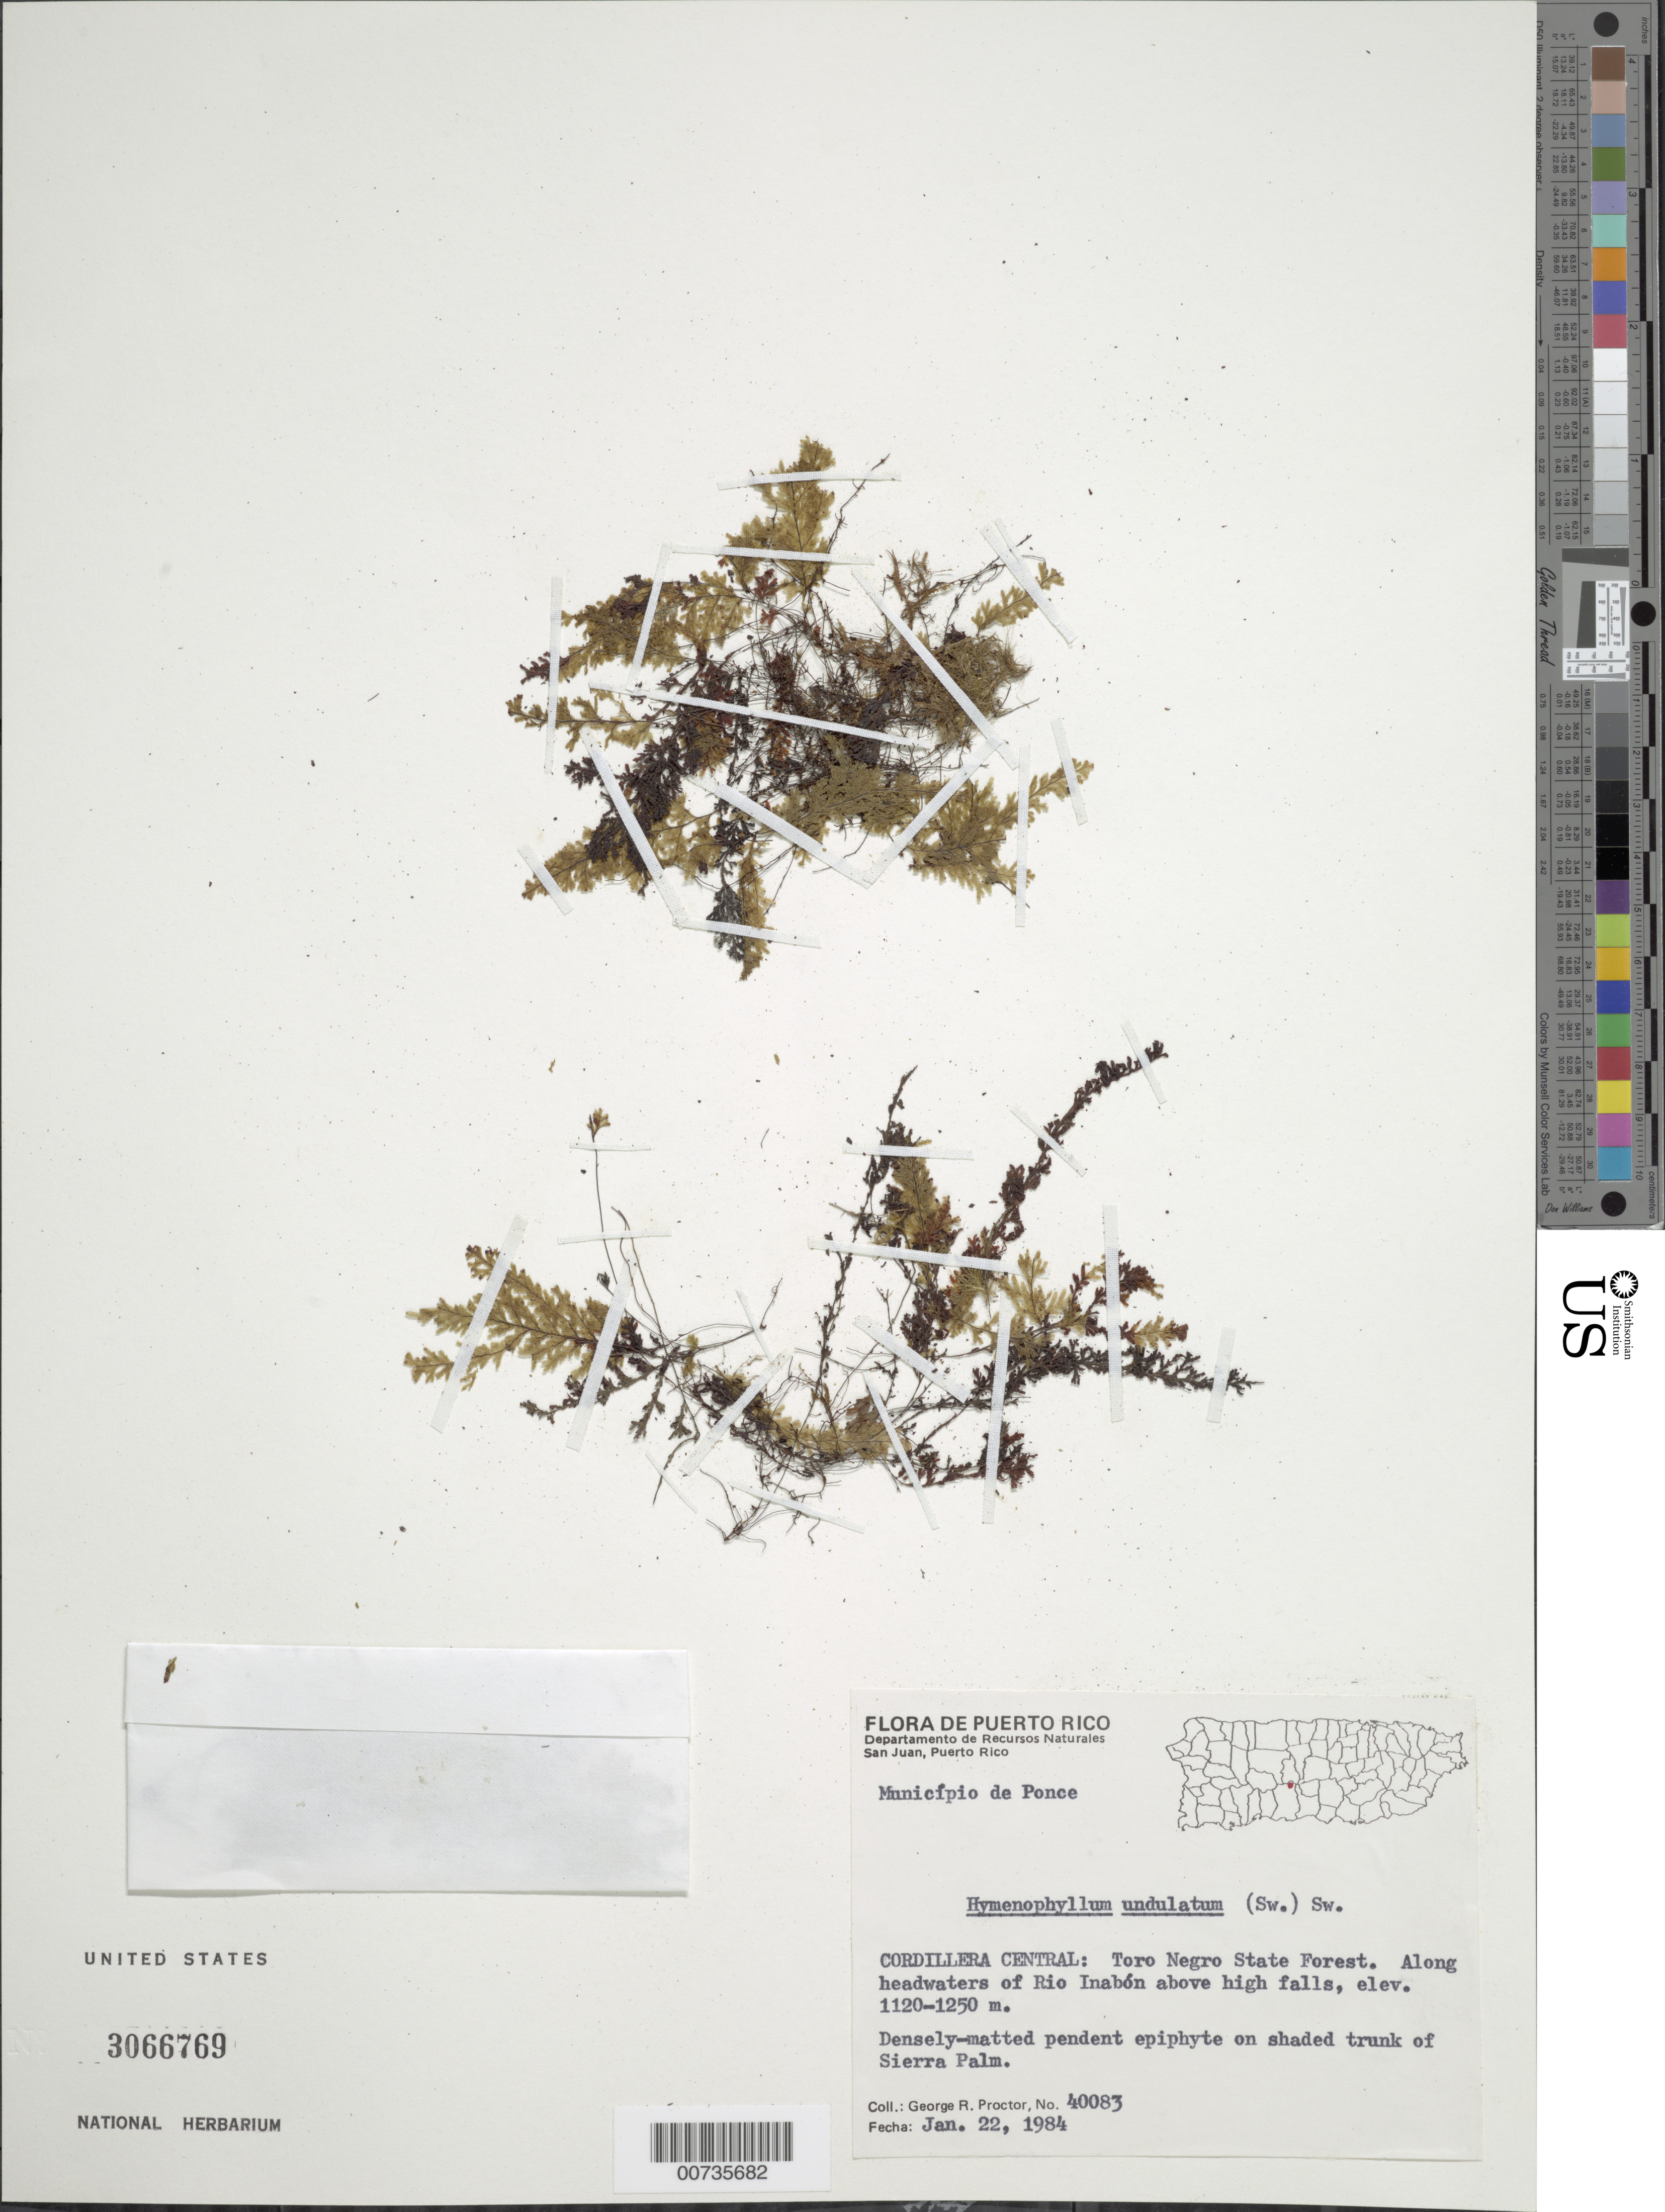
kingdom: Plantae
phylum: Tracheophyta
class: Polypodiopsida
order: Hymenophyllales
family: Hymenophyllaceae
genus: Hymenophyllum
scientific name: Hymenophyllum undulatum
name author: (Sw.) Sw.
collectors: G. R. Proctor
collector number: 40083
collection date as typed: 22 Jan 1984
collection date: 1984-01-22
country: Puerto Rico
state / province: Ponce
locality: Cordillera Central: Toro Negro State Forest, along headwaters of Rio Inabón above high falls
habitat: Densely-matted pendent epiphyte on shaded trunk of Sierra Palm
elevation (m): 1120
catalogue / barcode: US 3066769